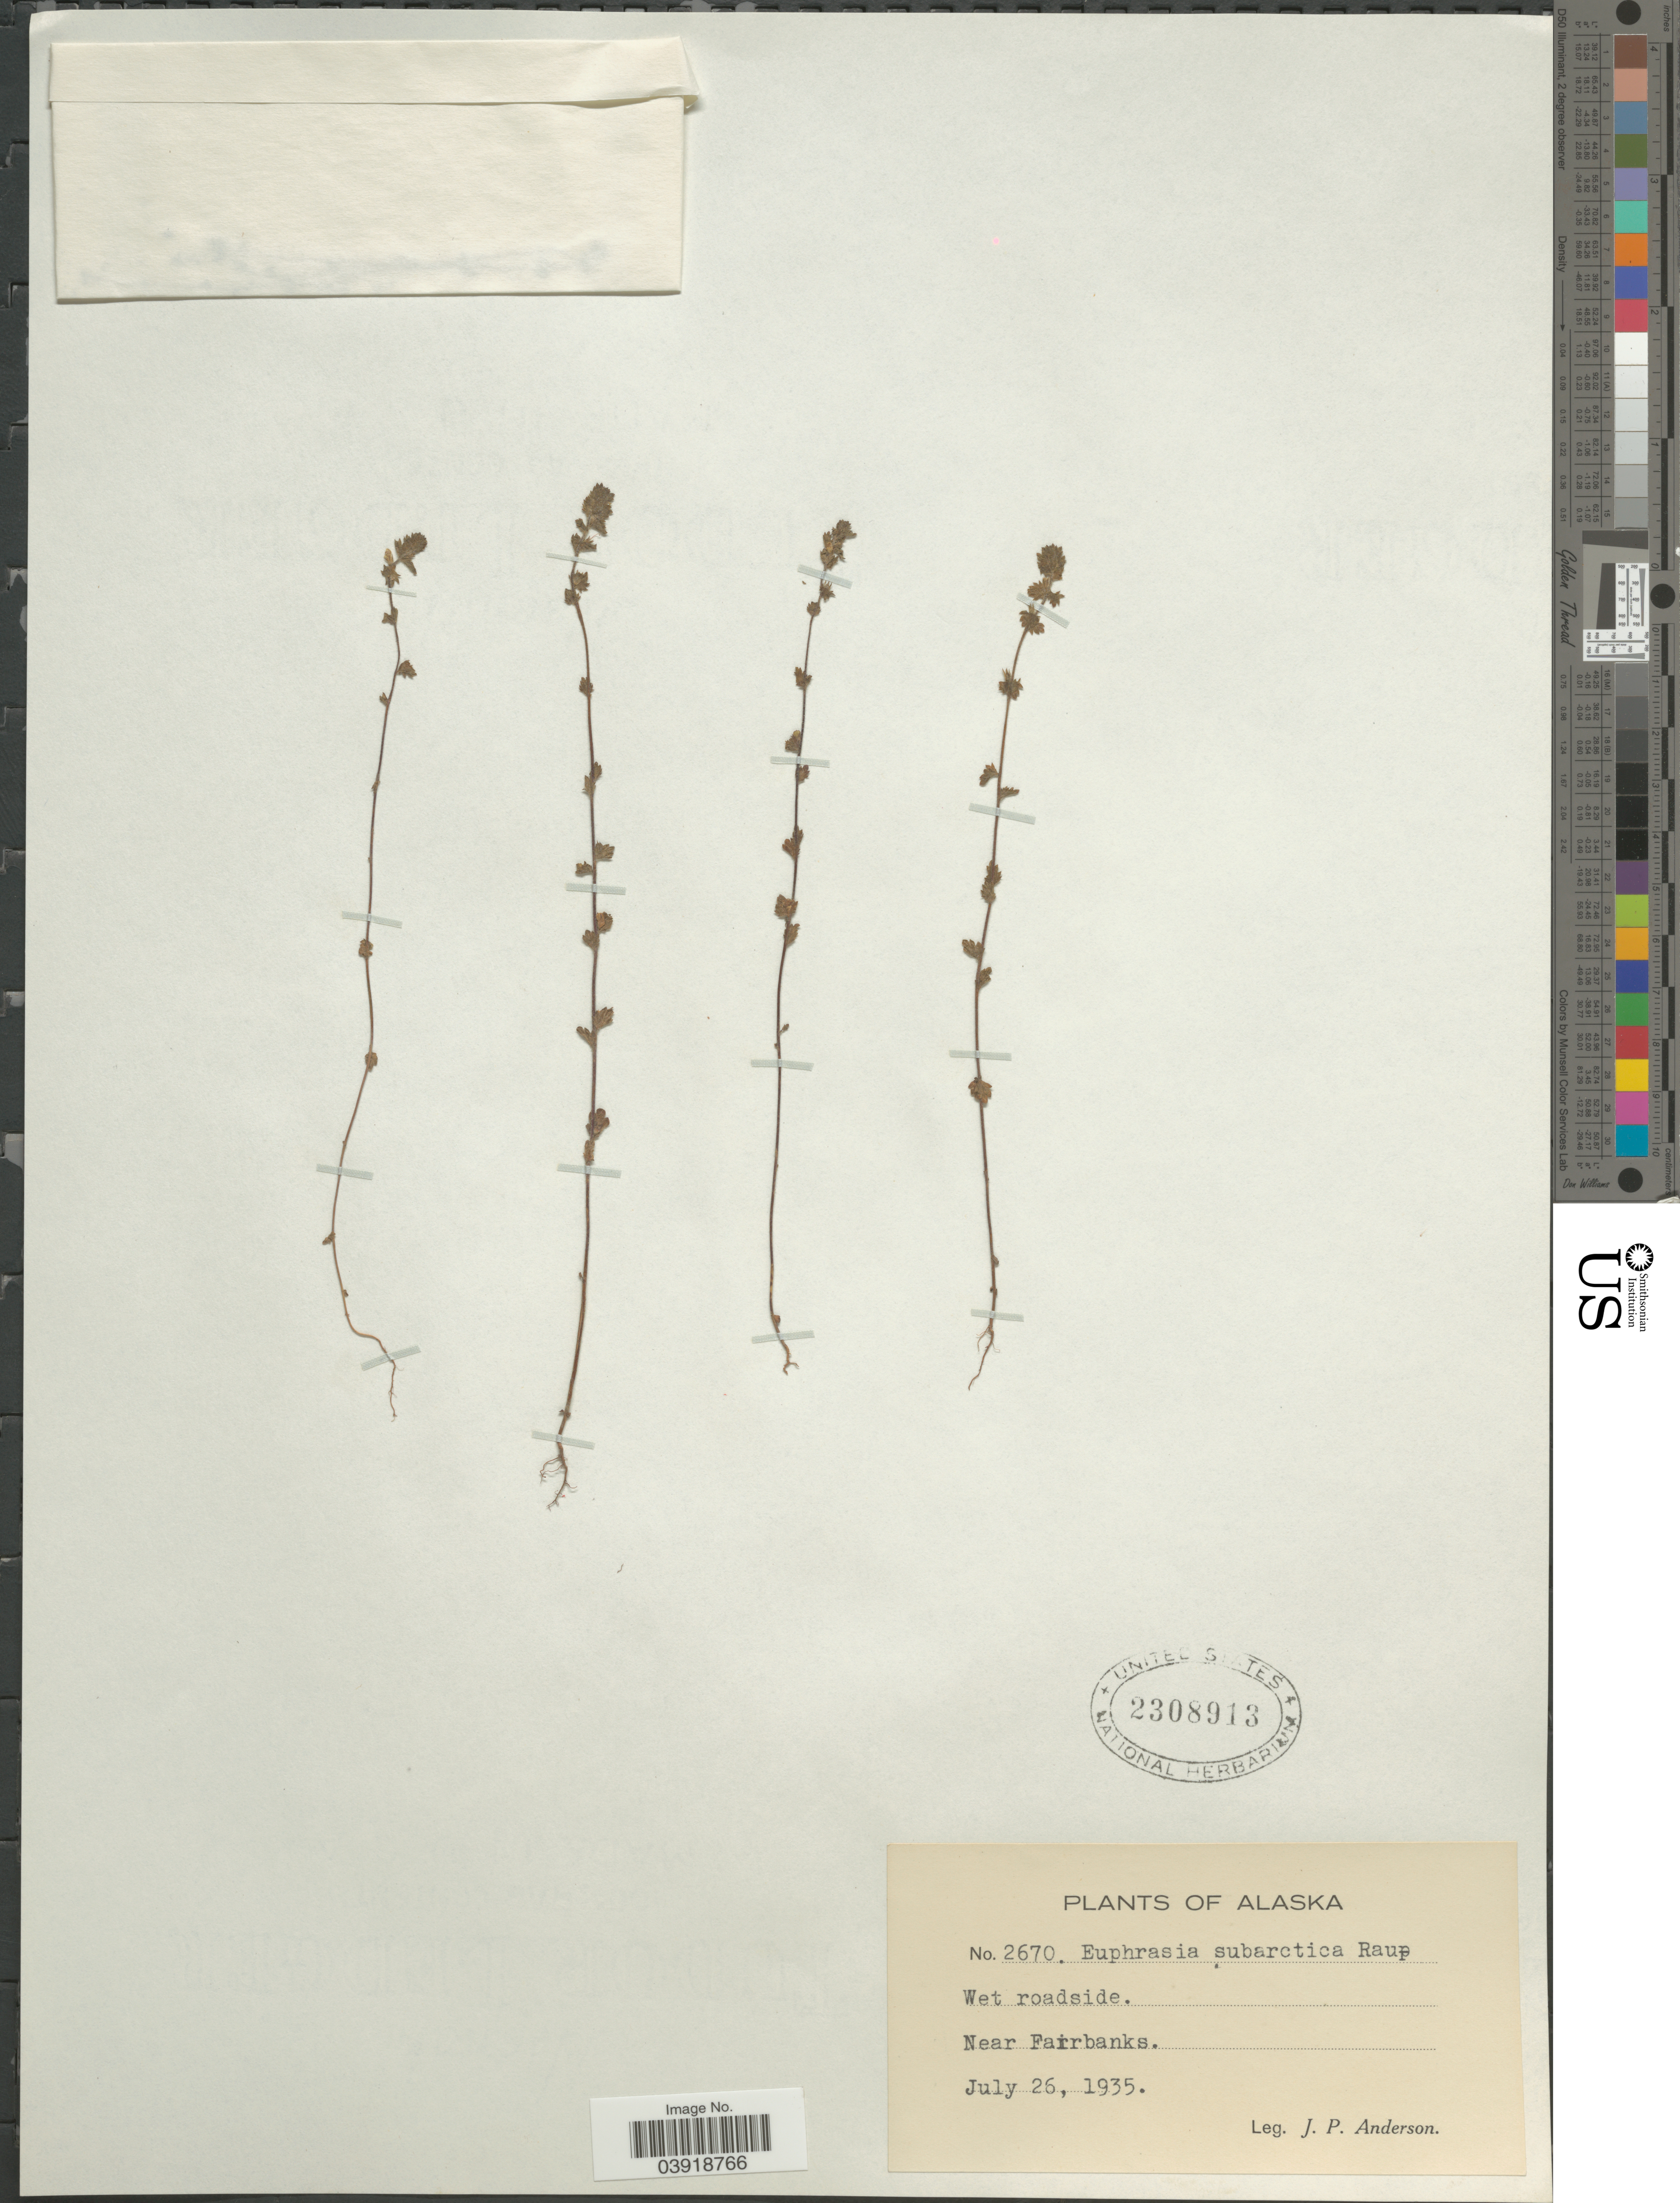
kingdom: Plantae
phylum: Tracheophyta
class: Magnoliopsida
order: Lamiales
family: Orobanchaceae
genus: Euphrasia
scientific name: Euphrasia subarctica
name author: Raup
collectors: J. P. Anderson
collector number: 2670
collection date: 1935-07-26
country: United States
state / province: Alaska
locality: Wet roadside. Near Fairbanks.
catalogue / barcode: US 2308913